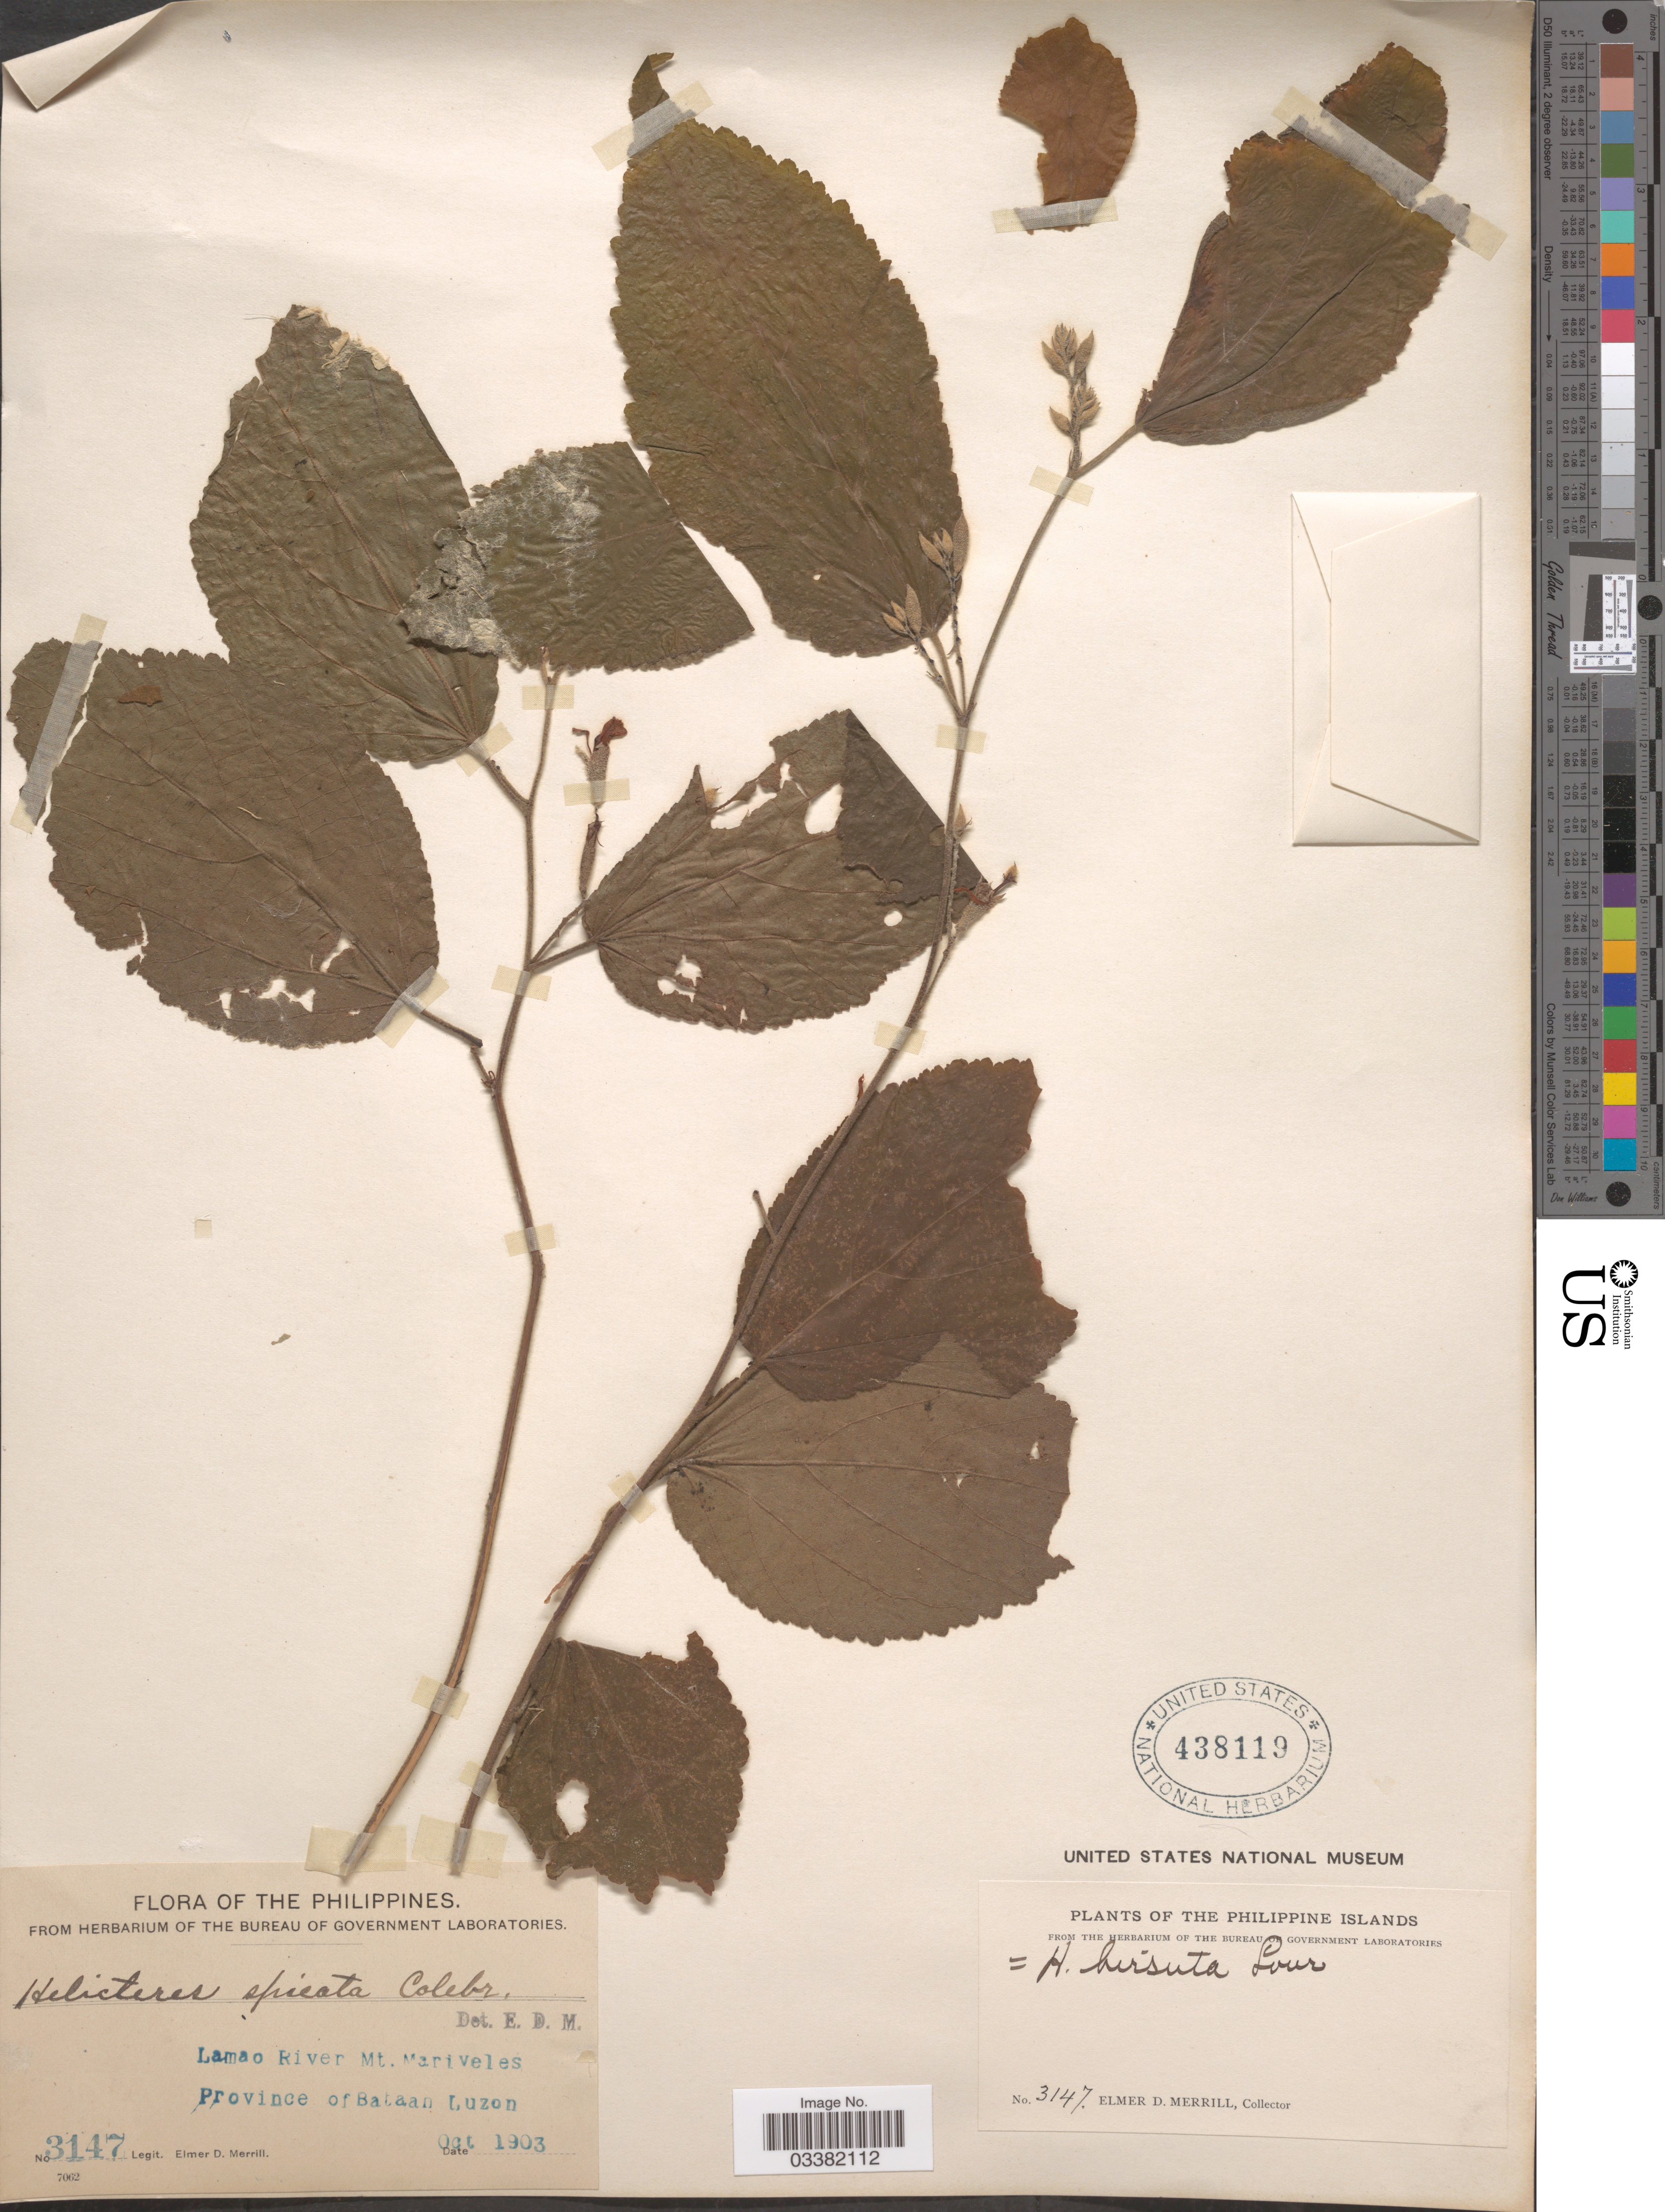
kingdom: Plantae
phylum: Tracheophyta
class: Magnoliopsida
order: Malvales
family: Malvaceae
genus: Helicteres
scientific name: Helicteres hirsuta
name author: Lour.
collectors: E. D. Merrill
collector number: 3147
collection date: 1903-10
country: Philippines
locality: Lamao River Mt. Mariveles. Province of Bataan Luzon.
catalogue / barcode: US 438119